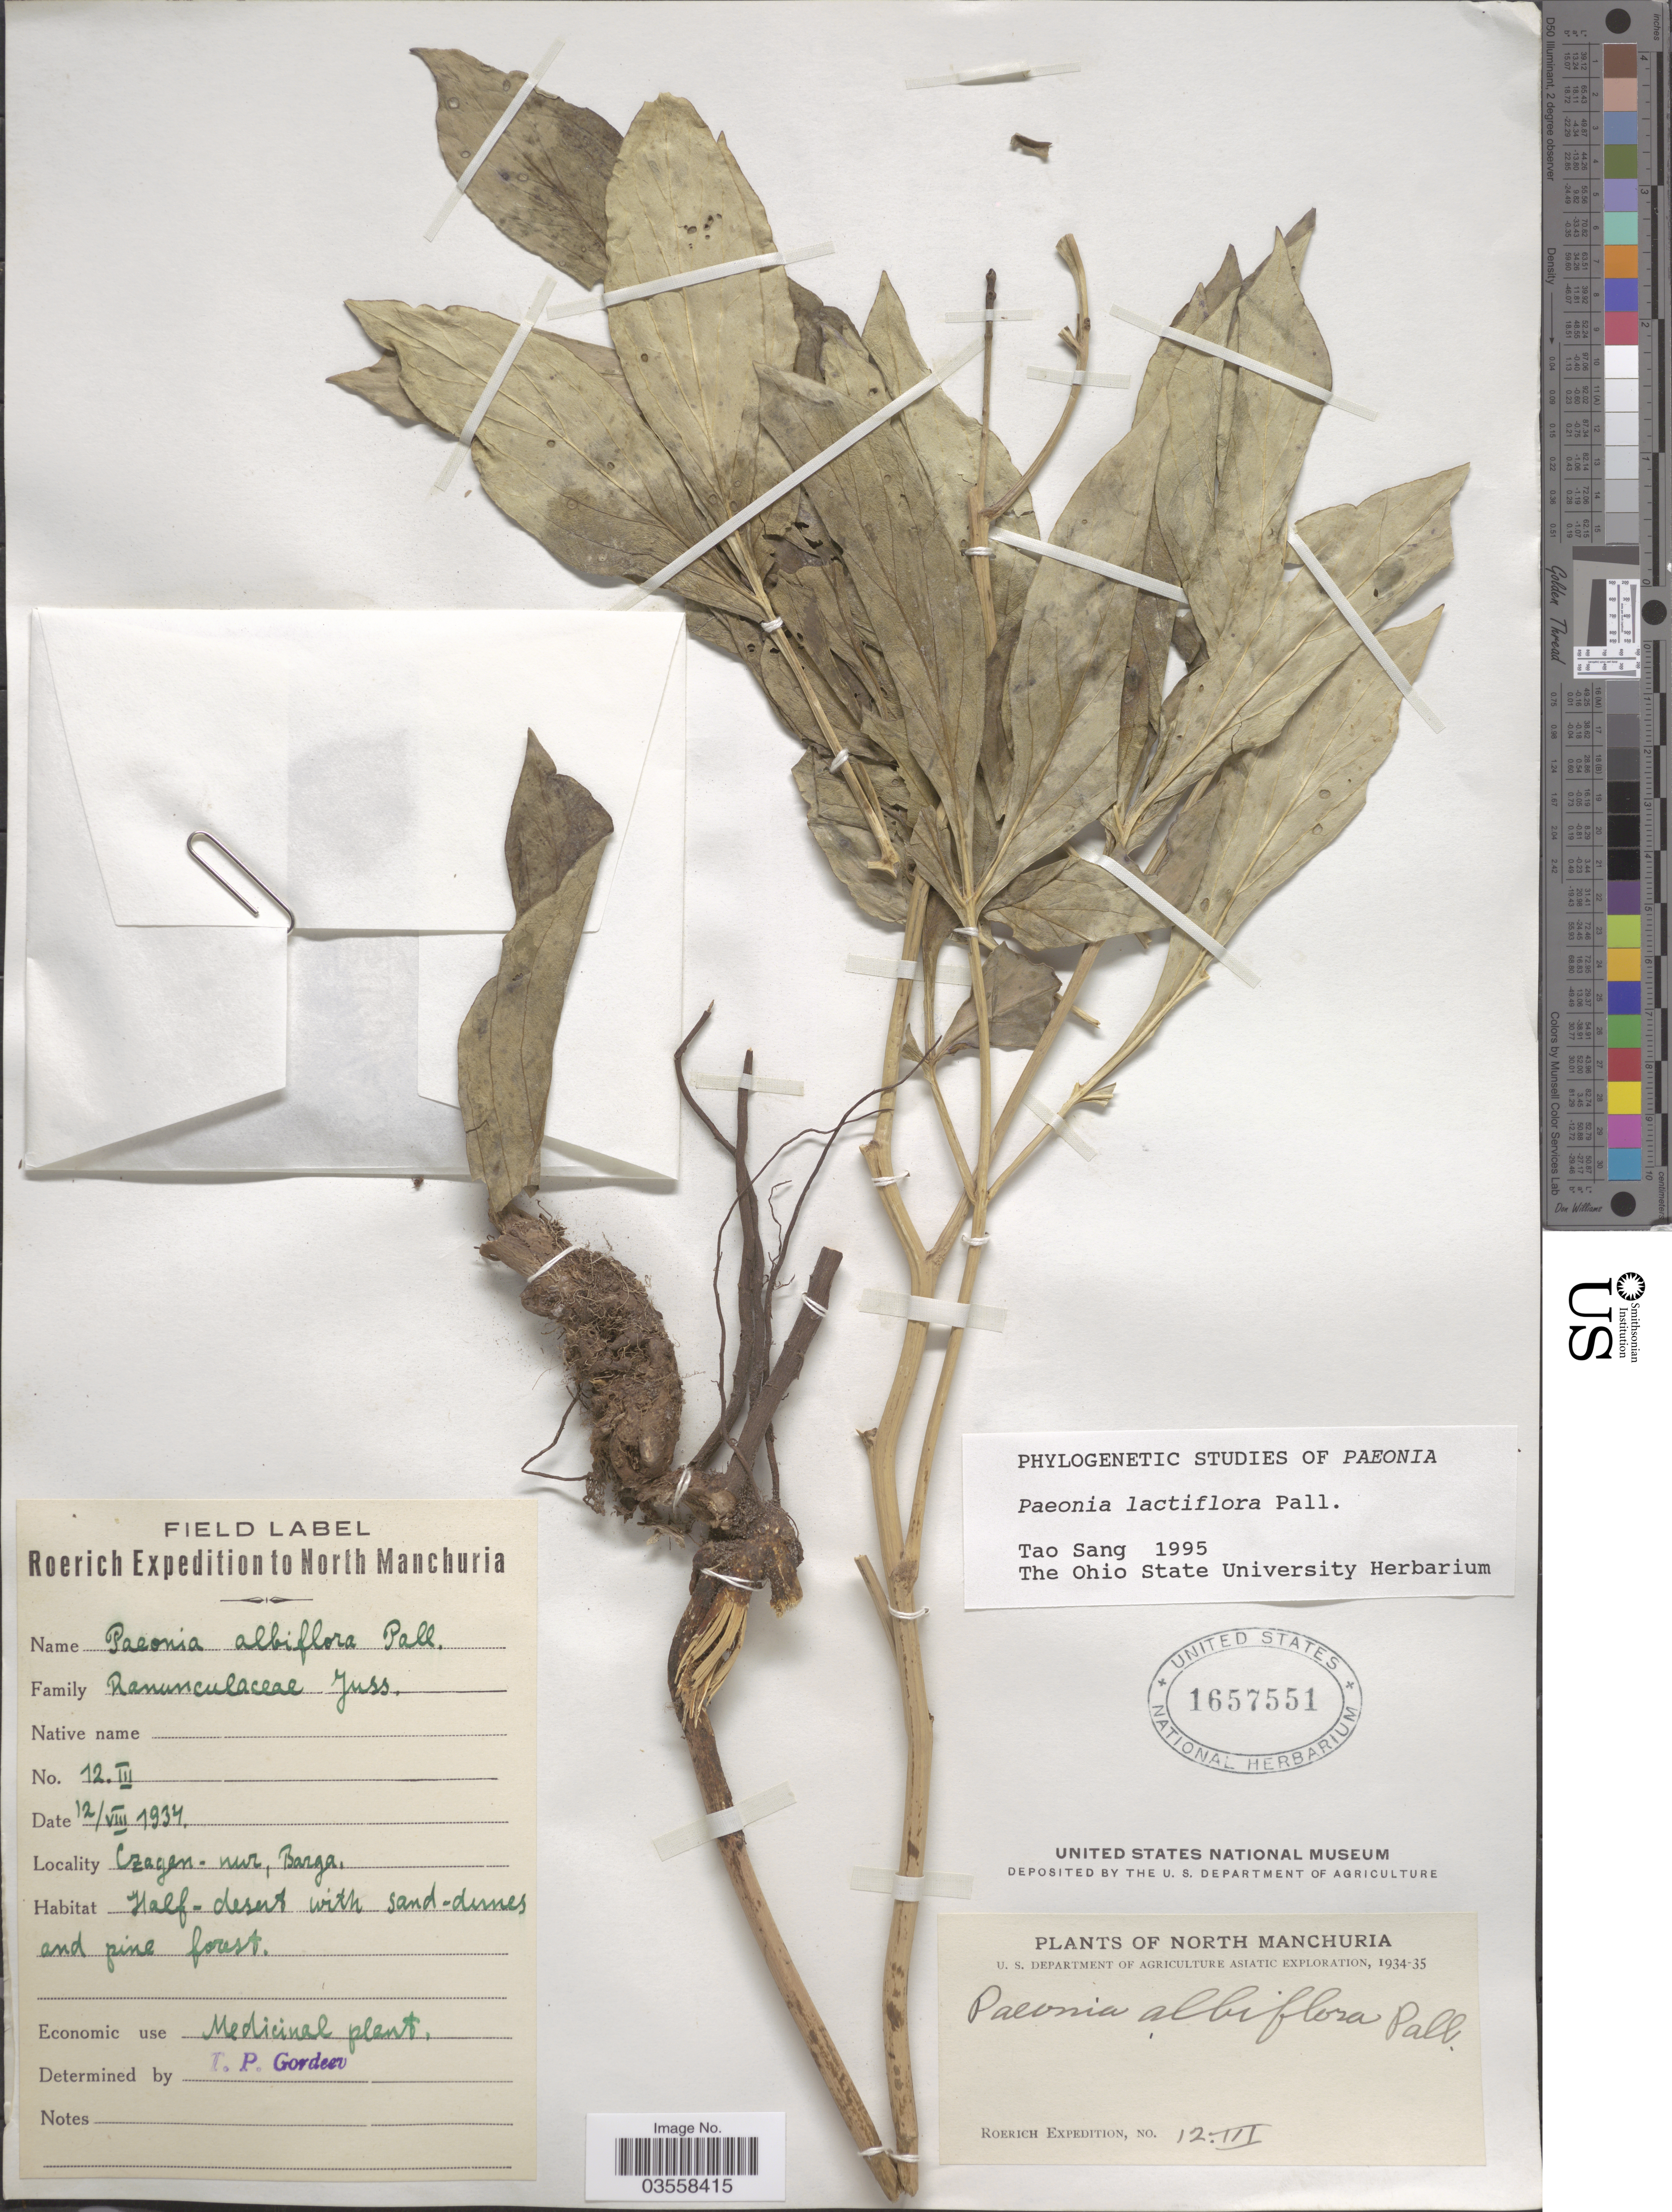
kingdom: Plantae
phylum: Tracheophyta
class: Magnoliopsida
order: Saxifragales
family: Paeoniaceae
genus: Paeonia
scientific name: Paeonia lactiflora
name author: Pall.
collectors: Roerich Expedition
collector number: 12III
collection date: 1934-08-12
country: China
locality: North Manchuria. Czagen-nur, Barga.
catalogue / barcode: US 1657551